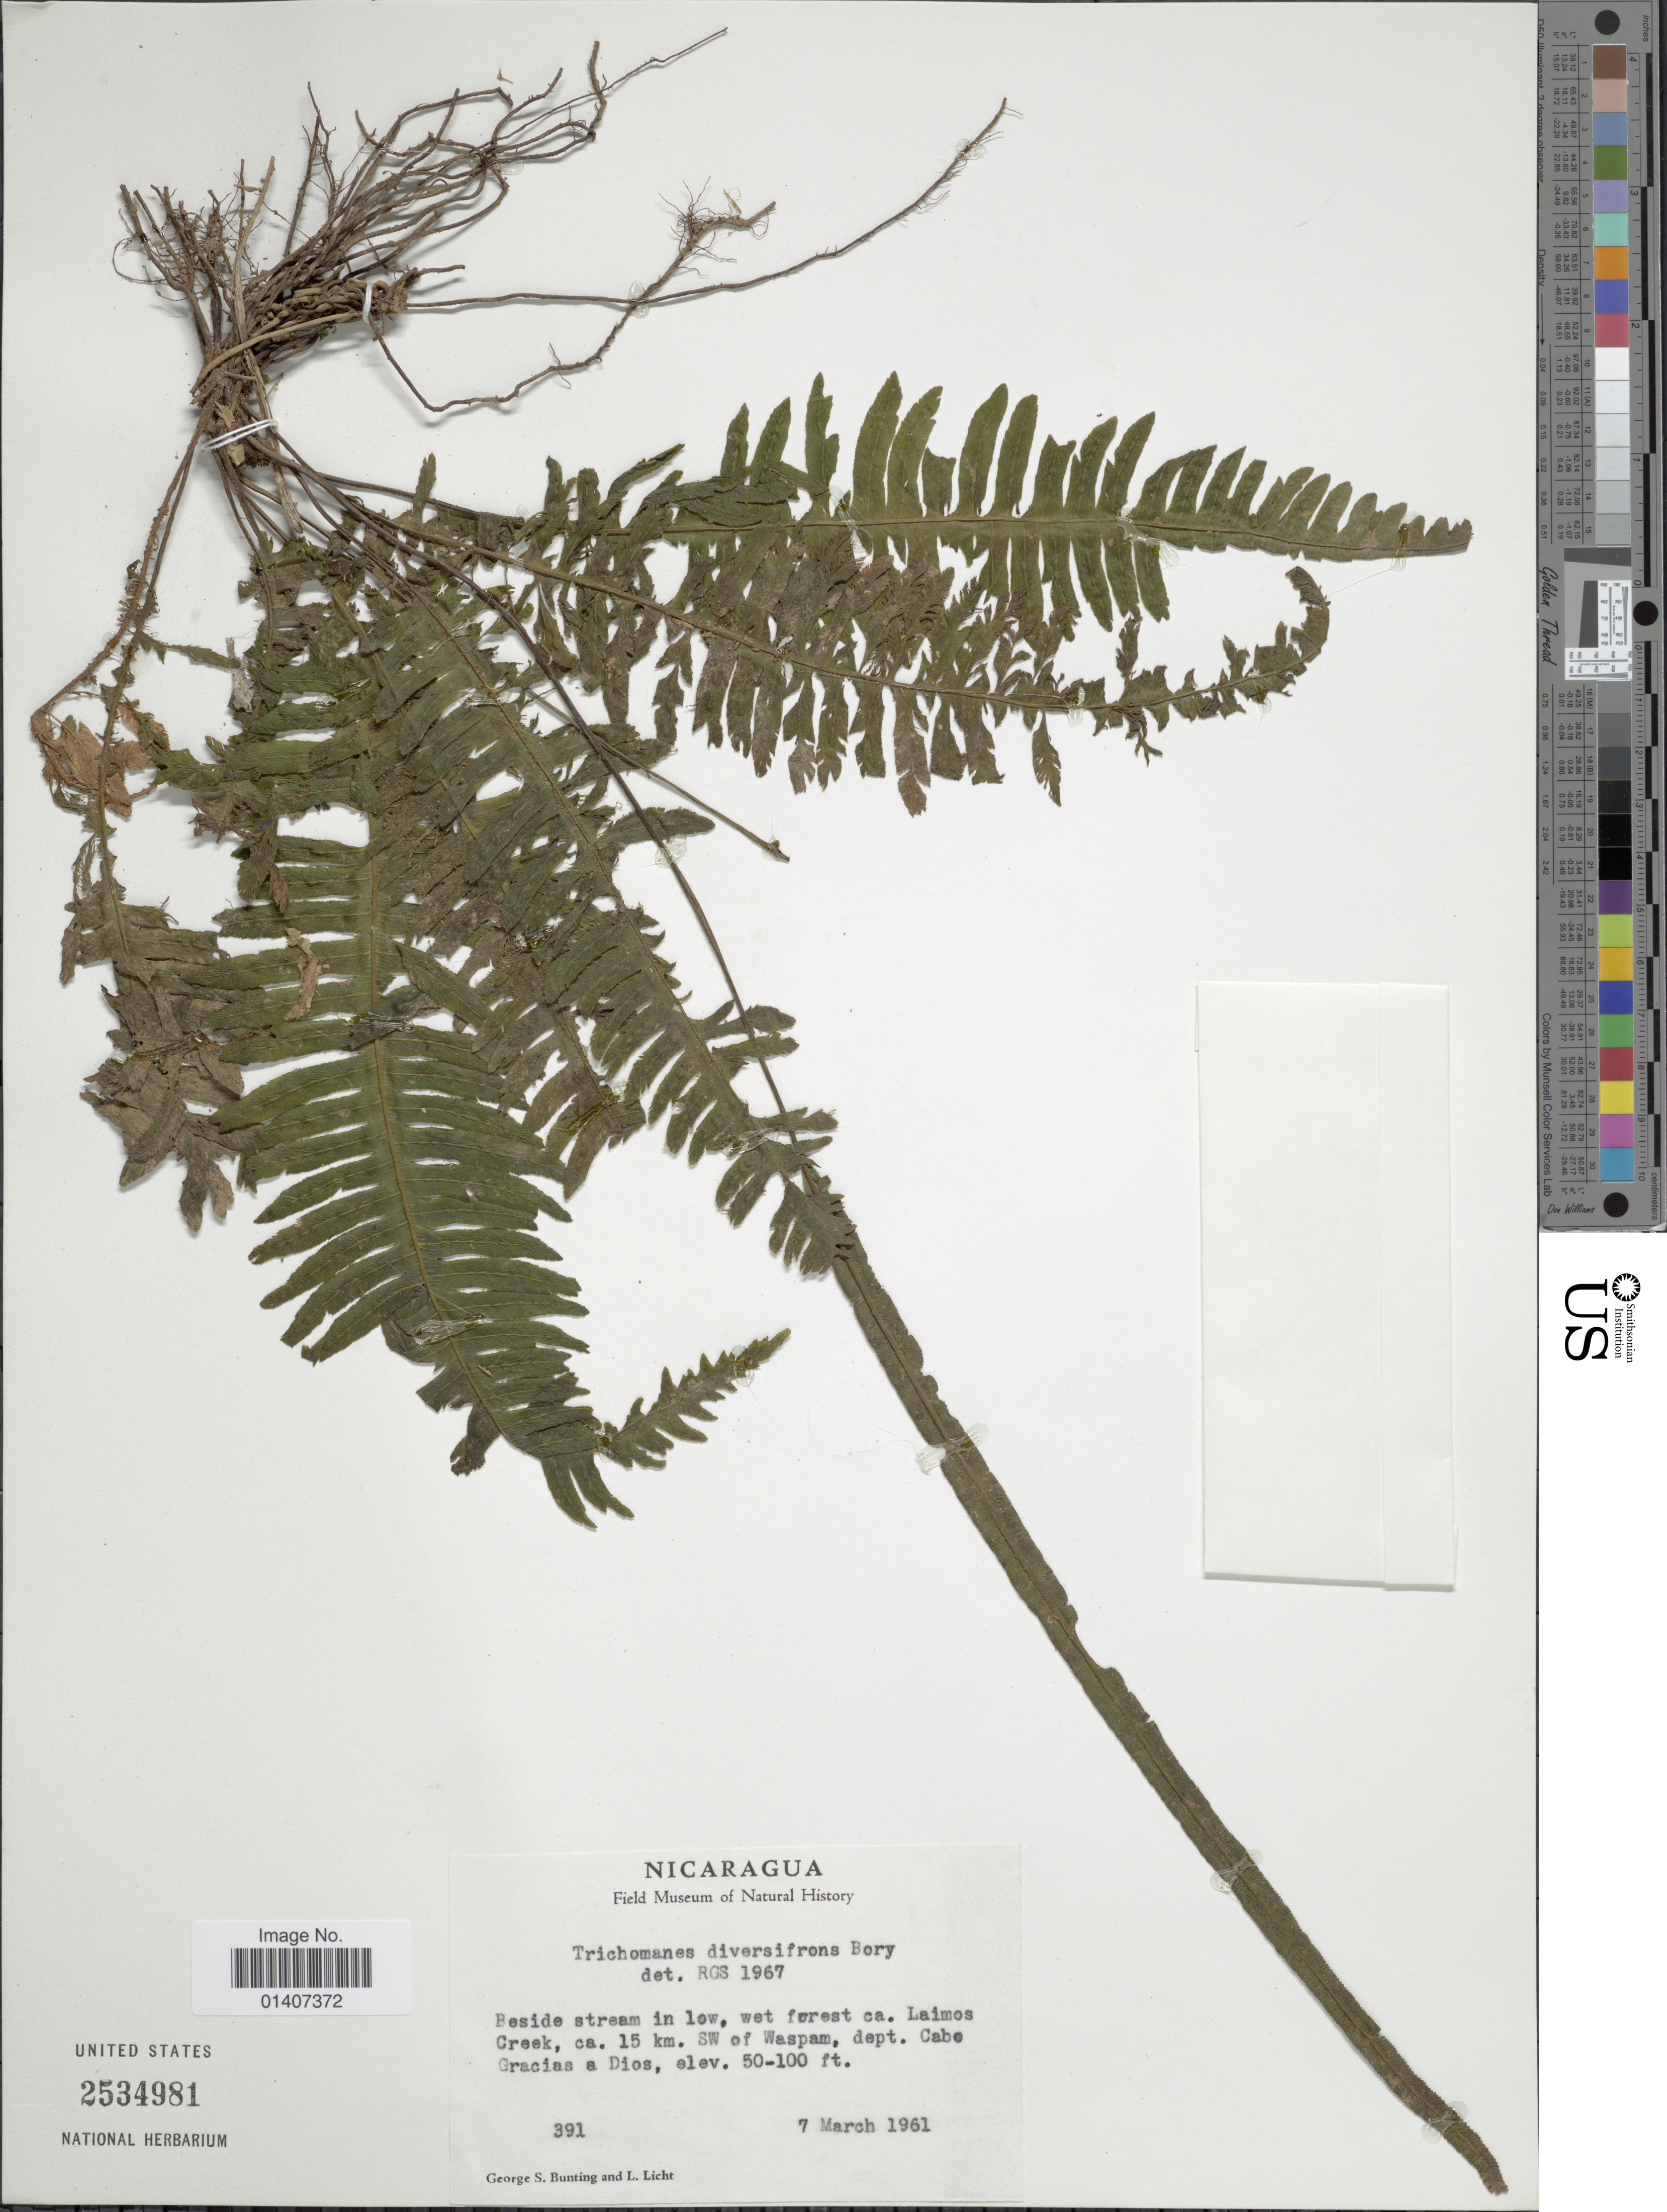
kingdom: Plantae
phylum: Tracheophyta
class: Polypodiopsida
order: Hymenophyllales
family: Hymenophyllaceae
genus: Trichomanes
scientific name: Trichomanes diversifrons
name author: (Bory) Mett. ex Sadeb.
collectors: G. S. Bunting & L. Licht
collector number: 391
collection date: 1961-03-07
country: Nicaragua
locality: Beside stream in low, wet forest ca. Laimos Creek, ca. 15km SW of Waspam, dept. Cabo Gracias a Dios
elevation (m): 15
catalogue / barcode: US 2534981